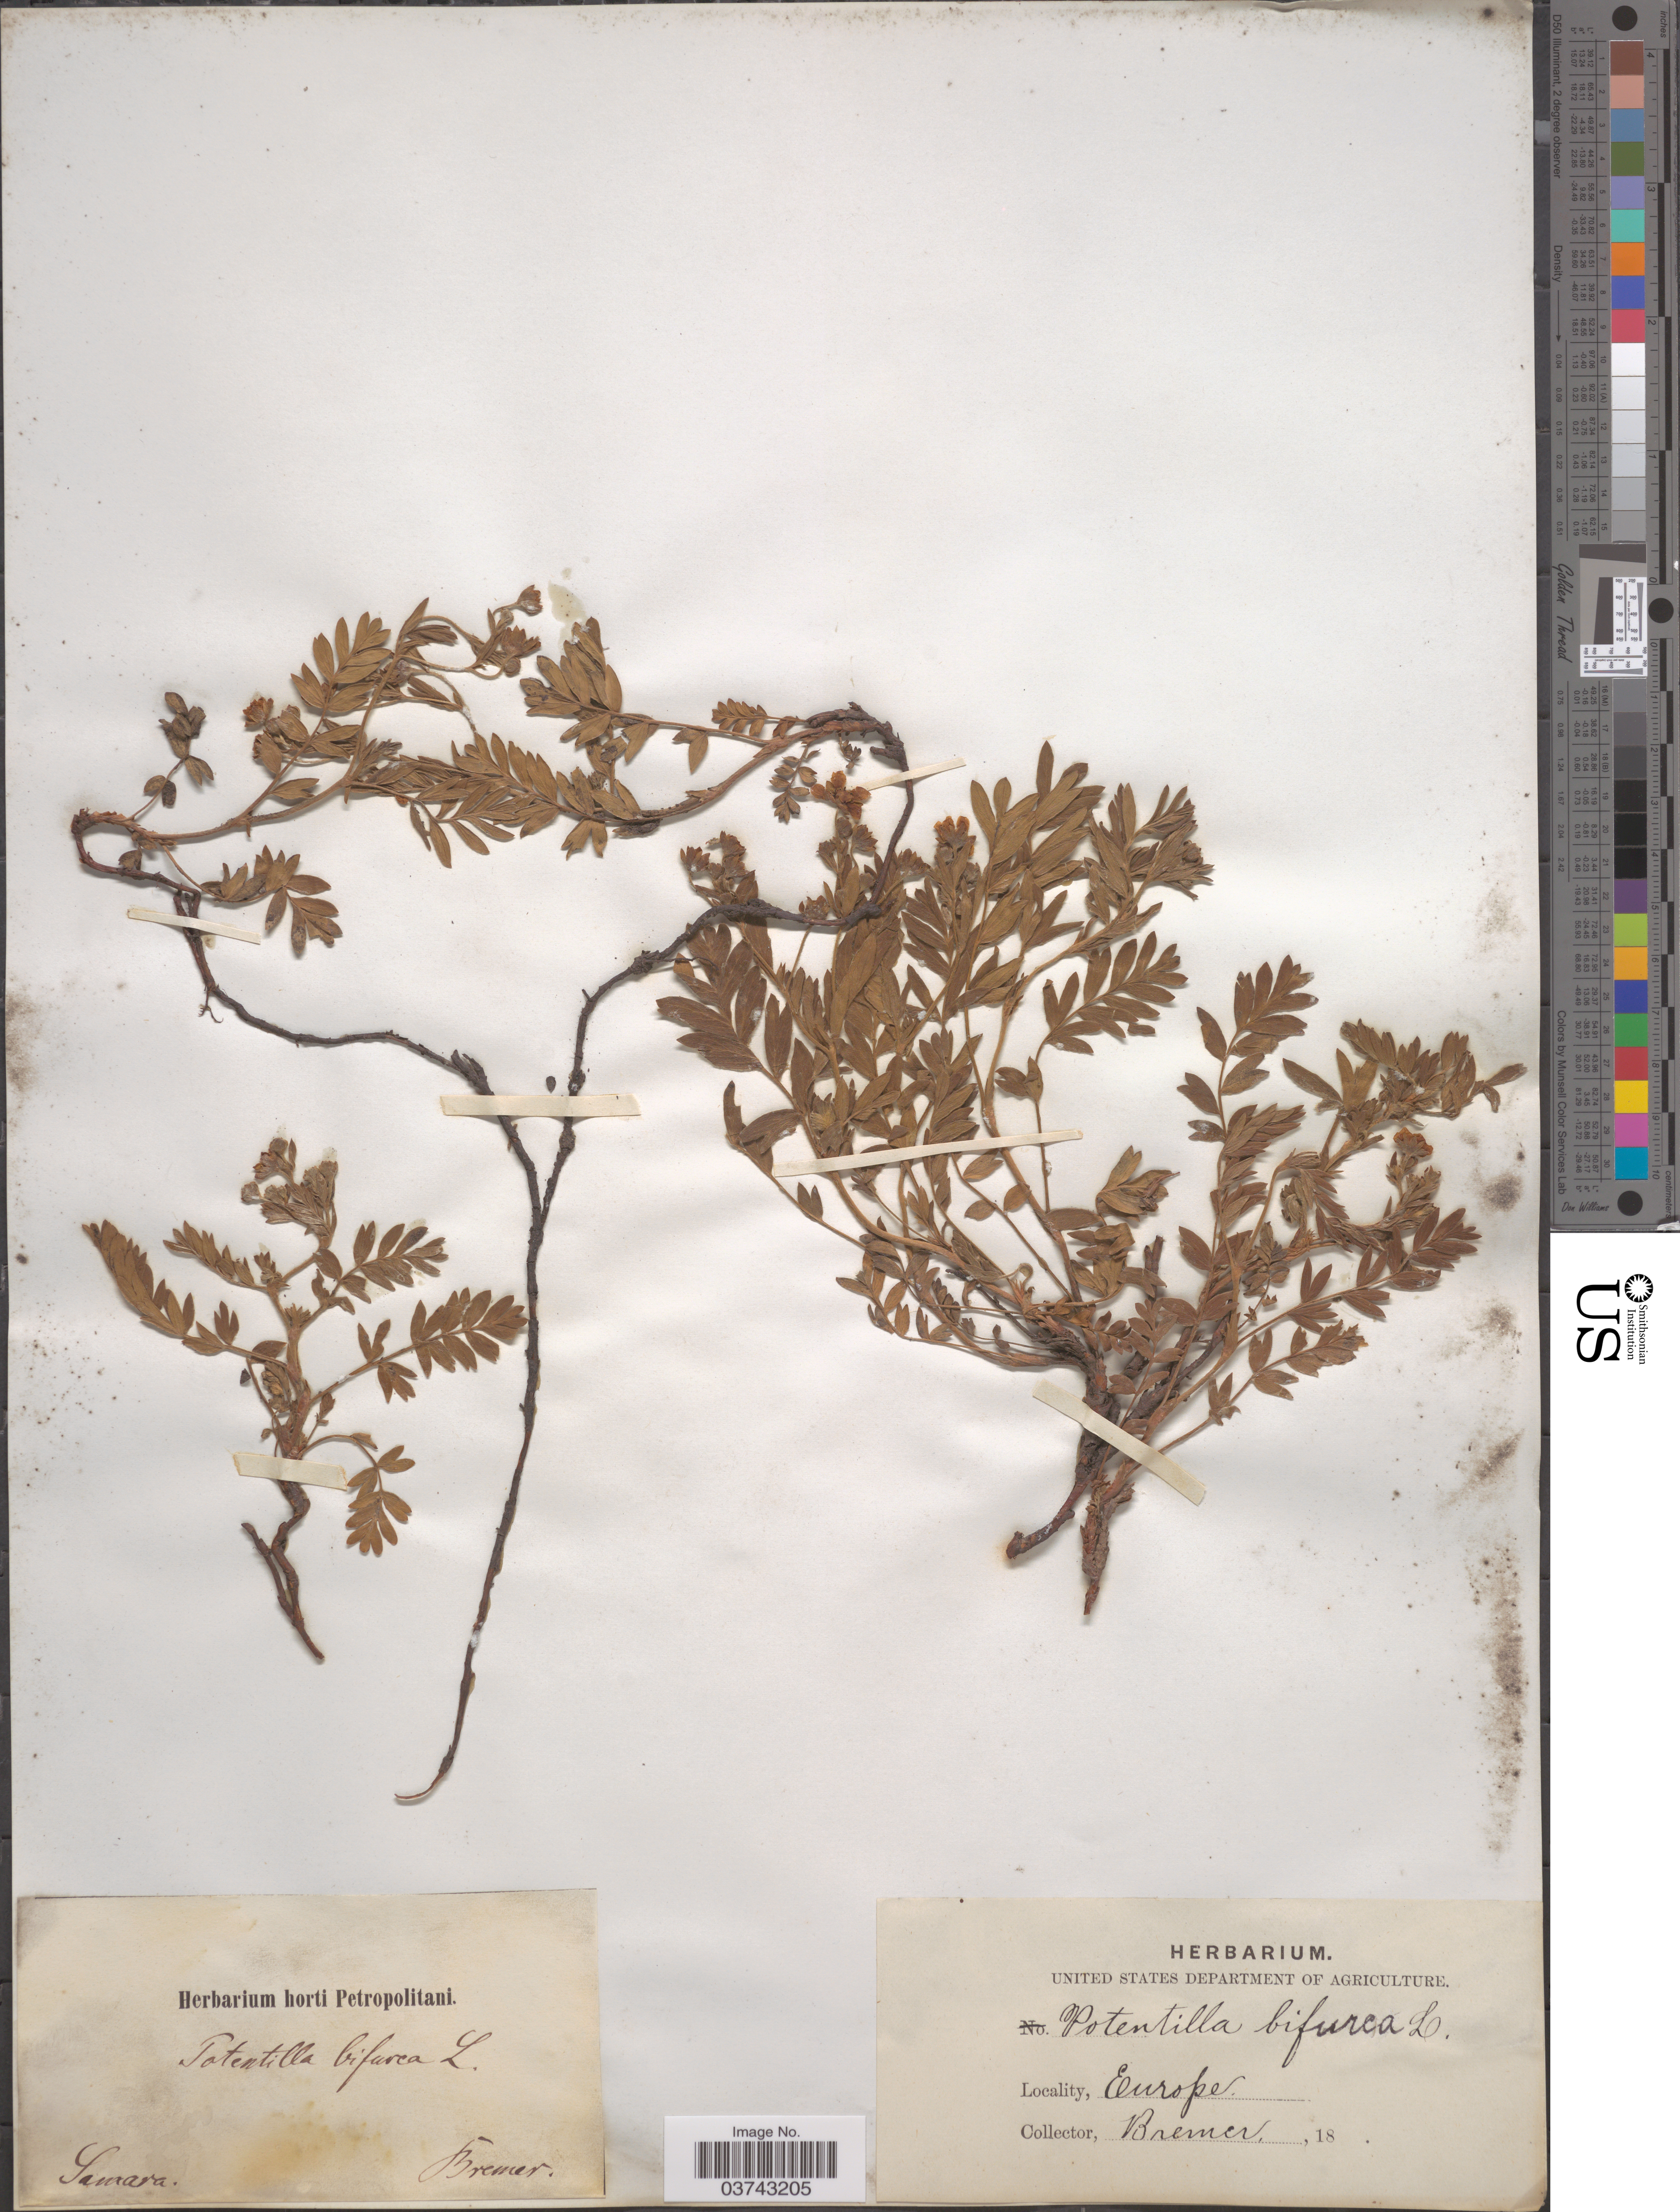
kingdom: Plantae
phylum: Tracheophyta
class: Magnoliopsida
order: Rosales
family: Rosaceae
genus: Sibbaldianthe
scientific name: Sibbaldianthe bifurca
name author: (L.) Kurtto & T. Erikss.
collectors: Bremer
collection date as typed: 18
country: Russian Federation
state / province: Samara